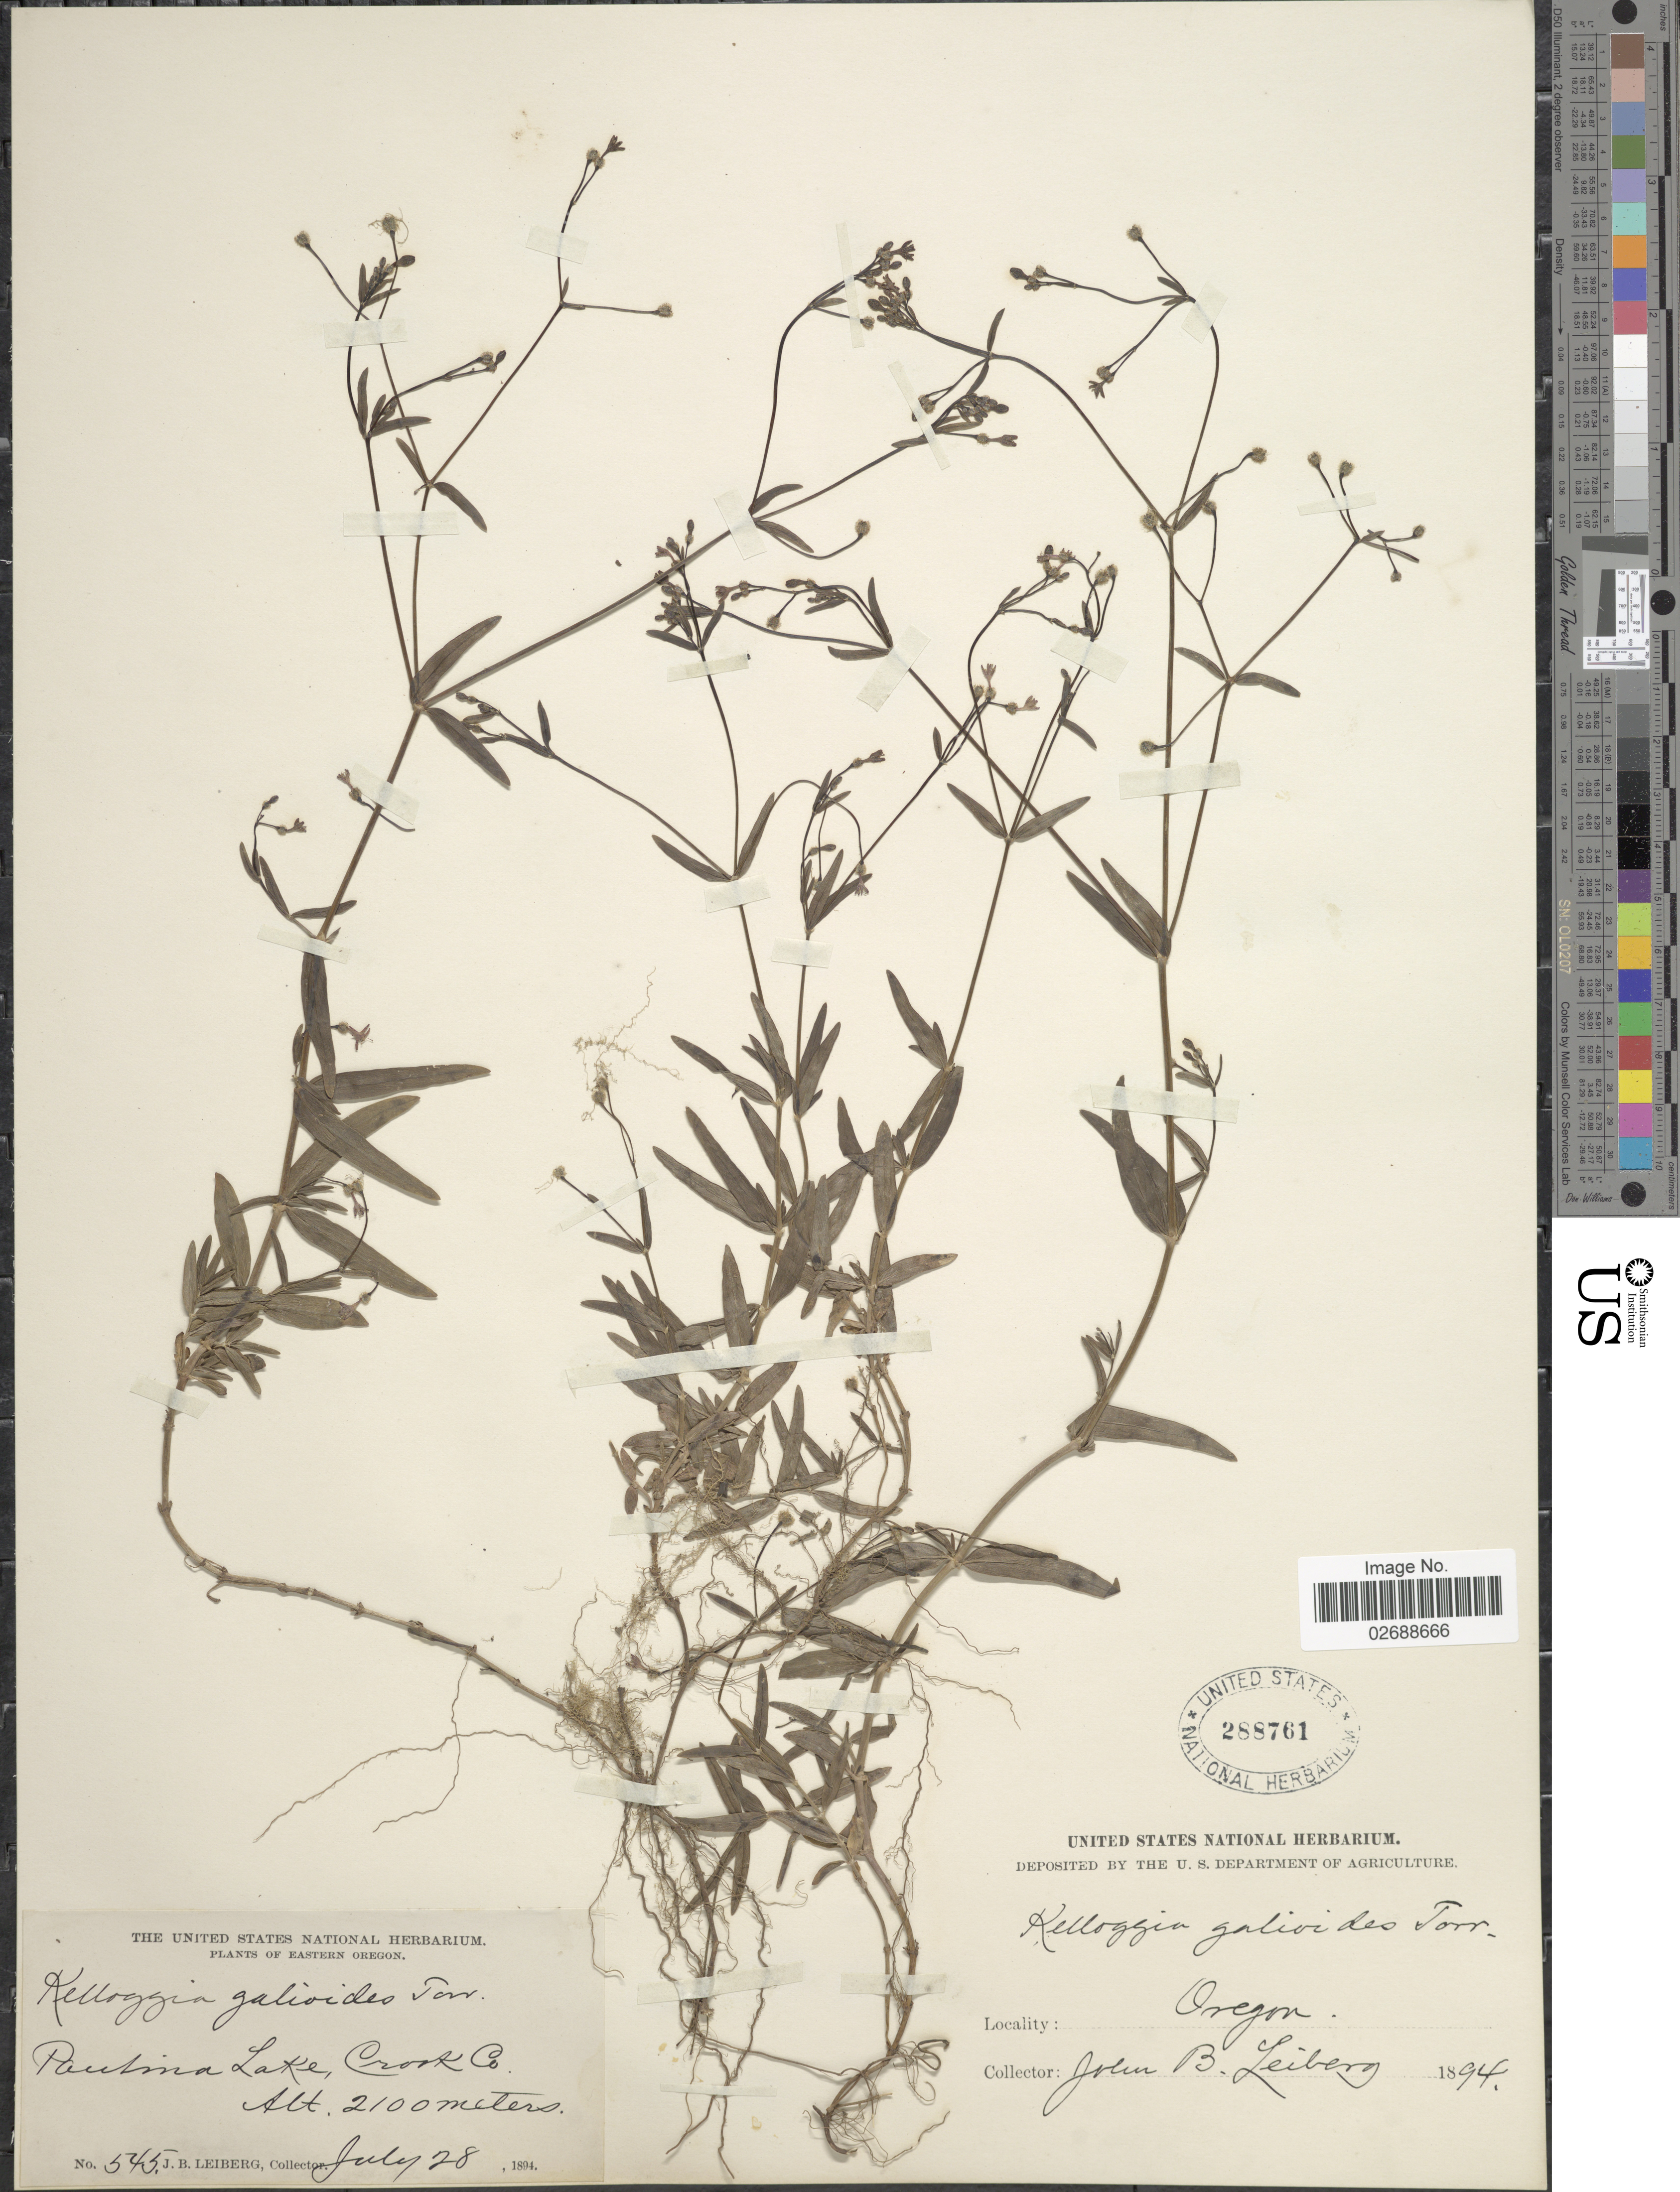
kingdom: Plantae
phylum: Tracheophyta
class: Magnoliopsida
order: Gentianales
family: Rubiaceae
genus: Kelloggia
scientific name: Kelloggia galioides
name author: Torr.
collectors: J. B. Leiberg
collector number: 545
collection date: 1894-07-28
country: United States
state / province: Oregon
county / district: Deschutes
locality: Eastern Oregon. Paulina Lake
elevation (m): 2100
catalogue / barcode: US 288761